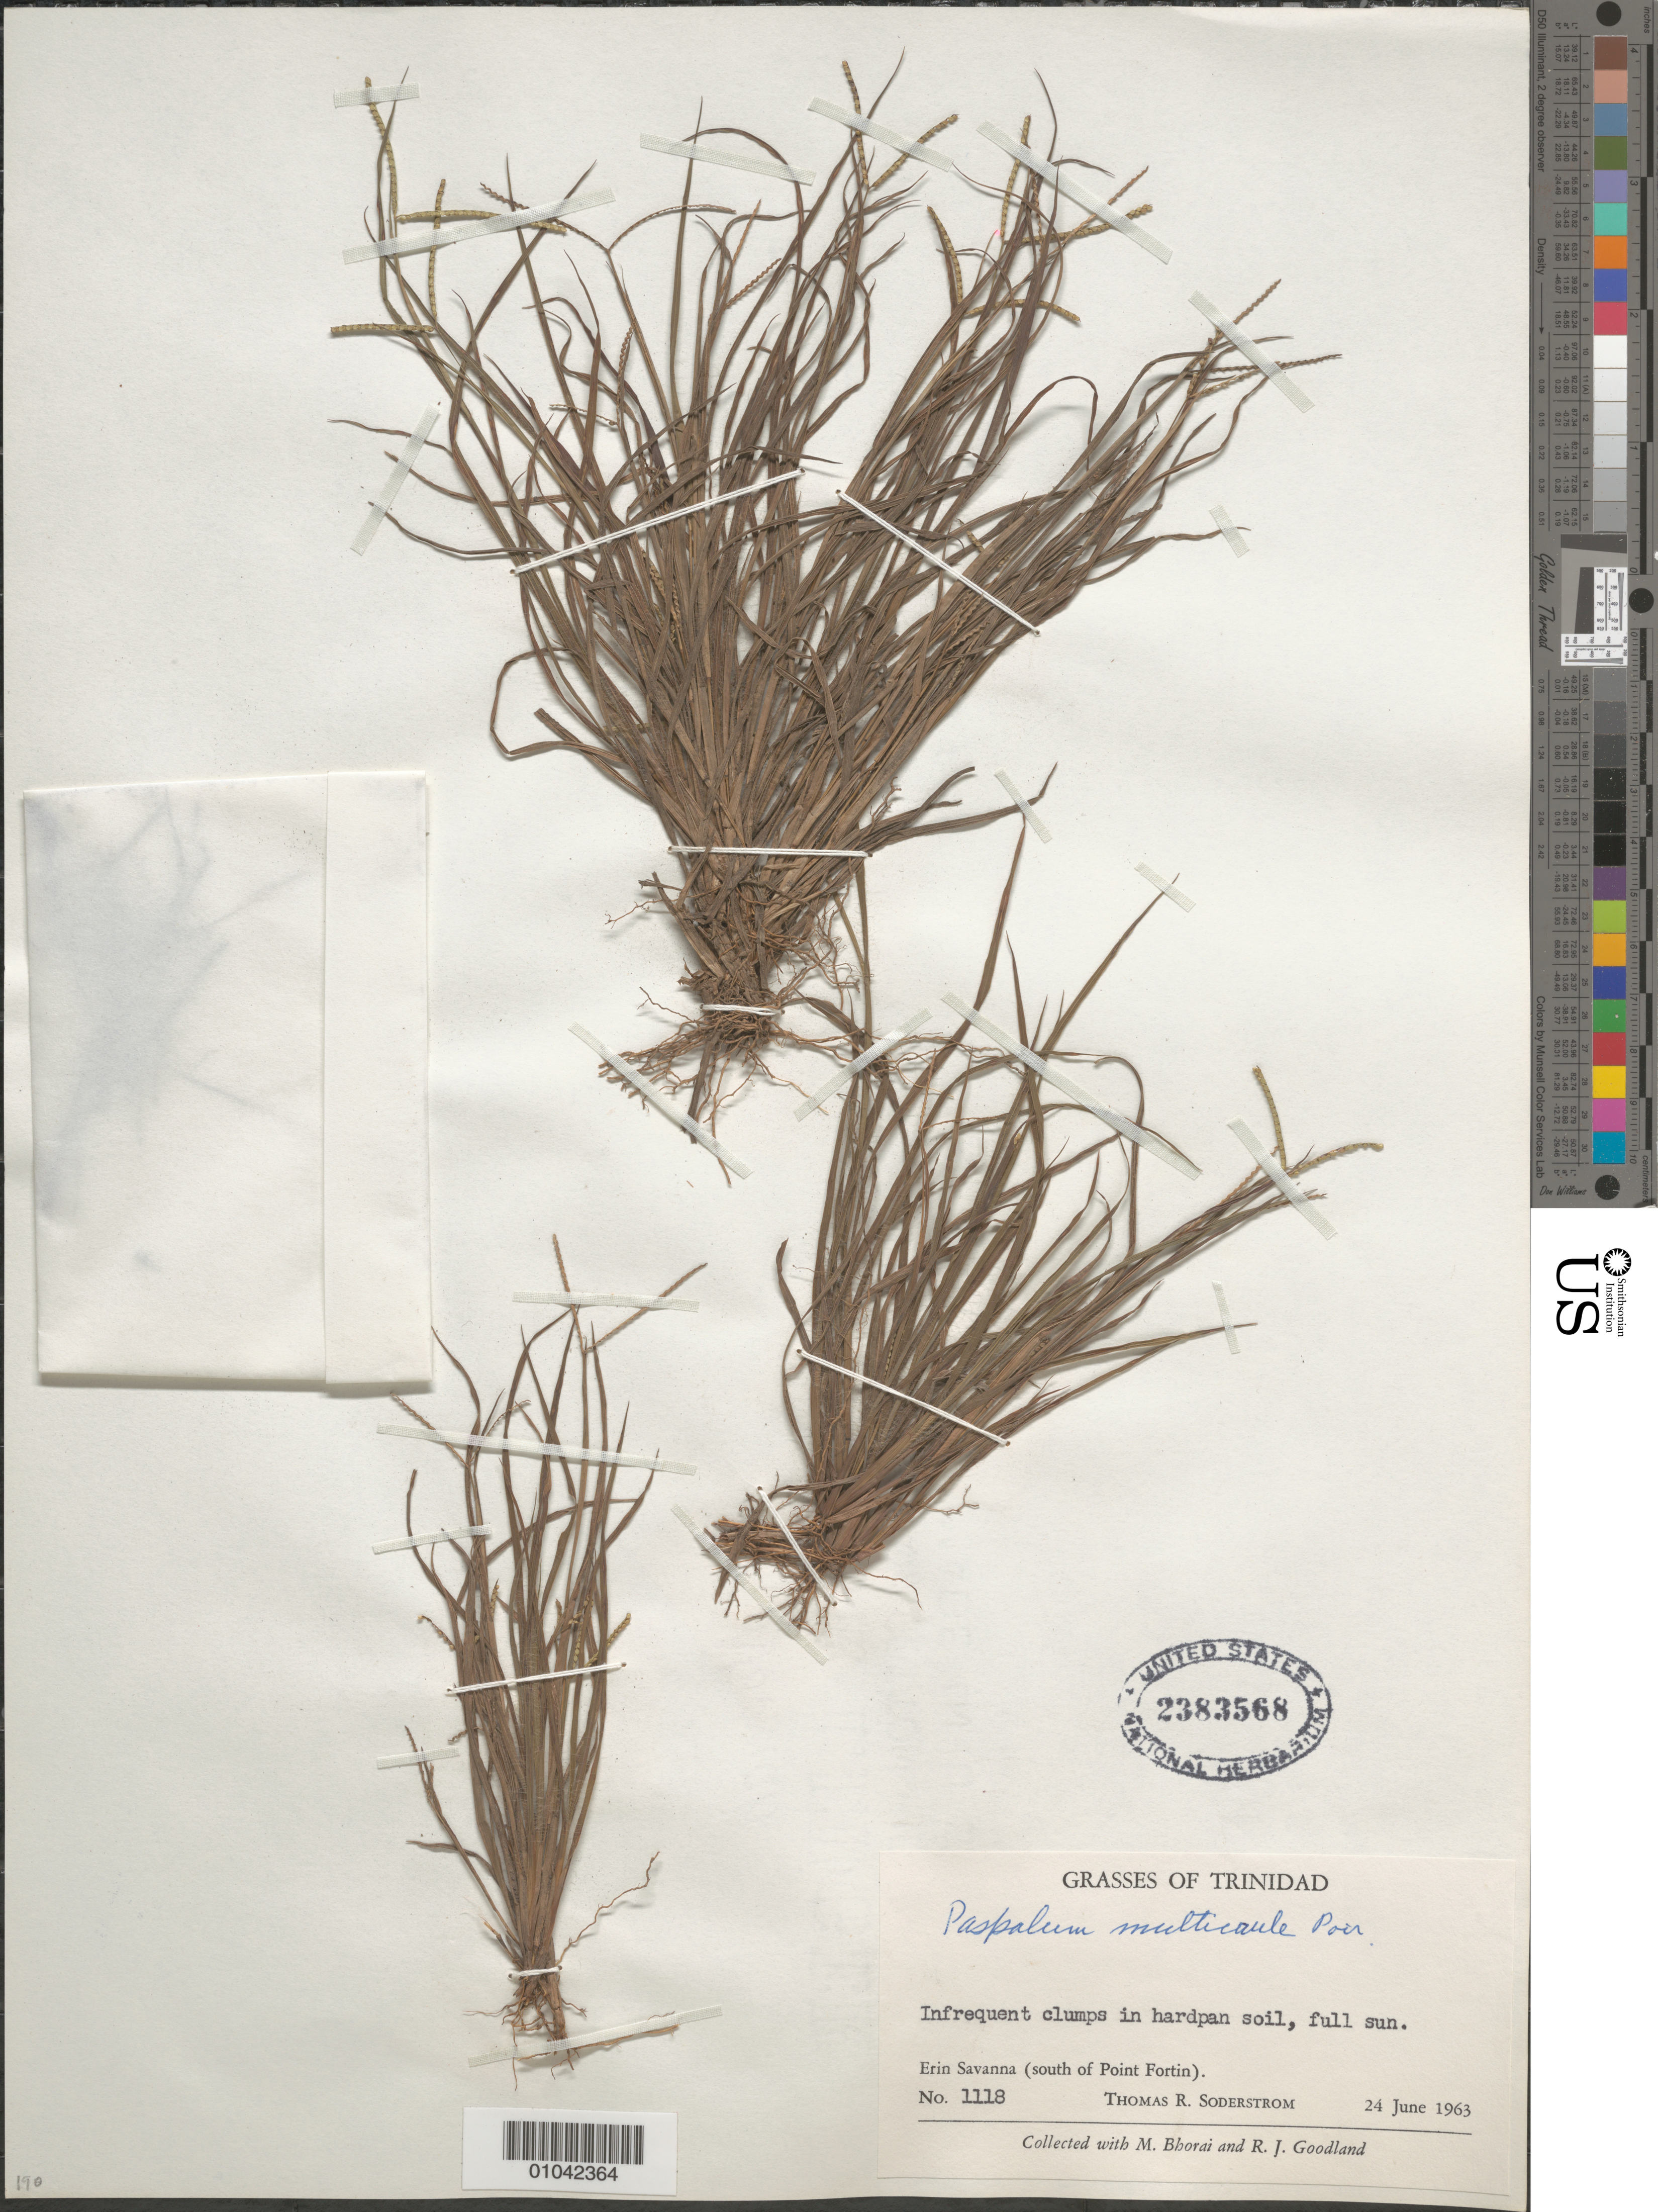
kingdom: Plantae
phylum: Tracheophyta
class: Liliopsida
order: Poales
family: Poaceae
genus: Paspalum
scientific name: Paspalum multicaule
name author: Poir.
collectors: T. R. Soderstrom, M. Bhorai & R. Goodland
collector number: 1118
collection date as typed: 24 Jun 1963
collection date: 1963-06-24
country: Trinidad and Tobago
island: Trinidad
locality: Erin Savanna, S of Point Fortin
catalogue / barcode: US 2383568